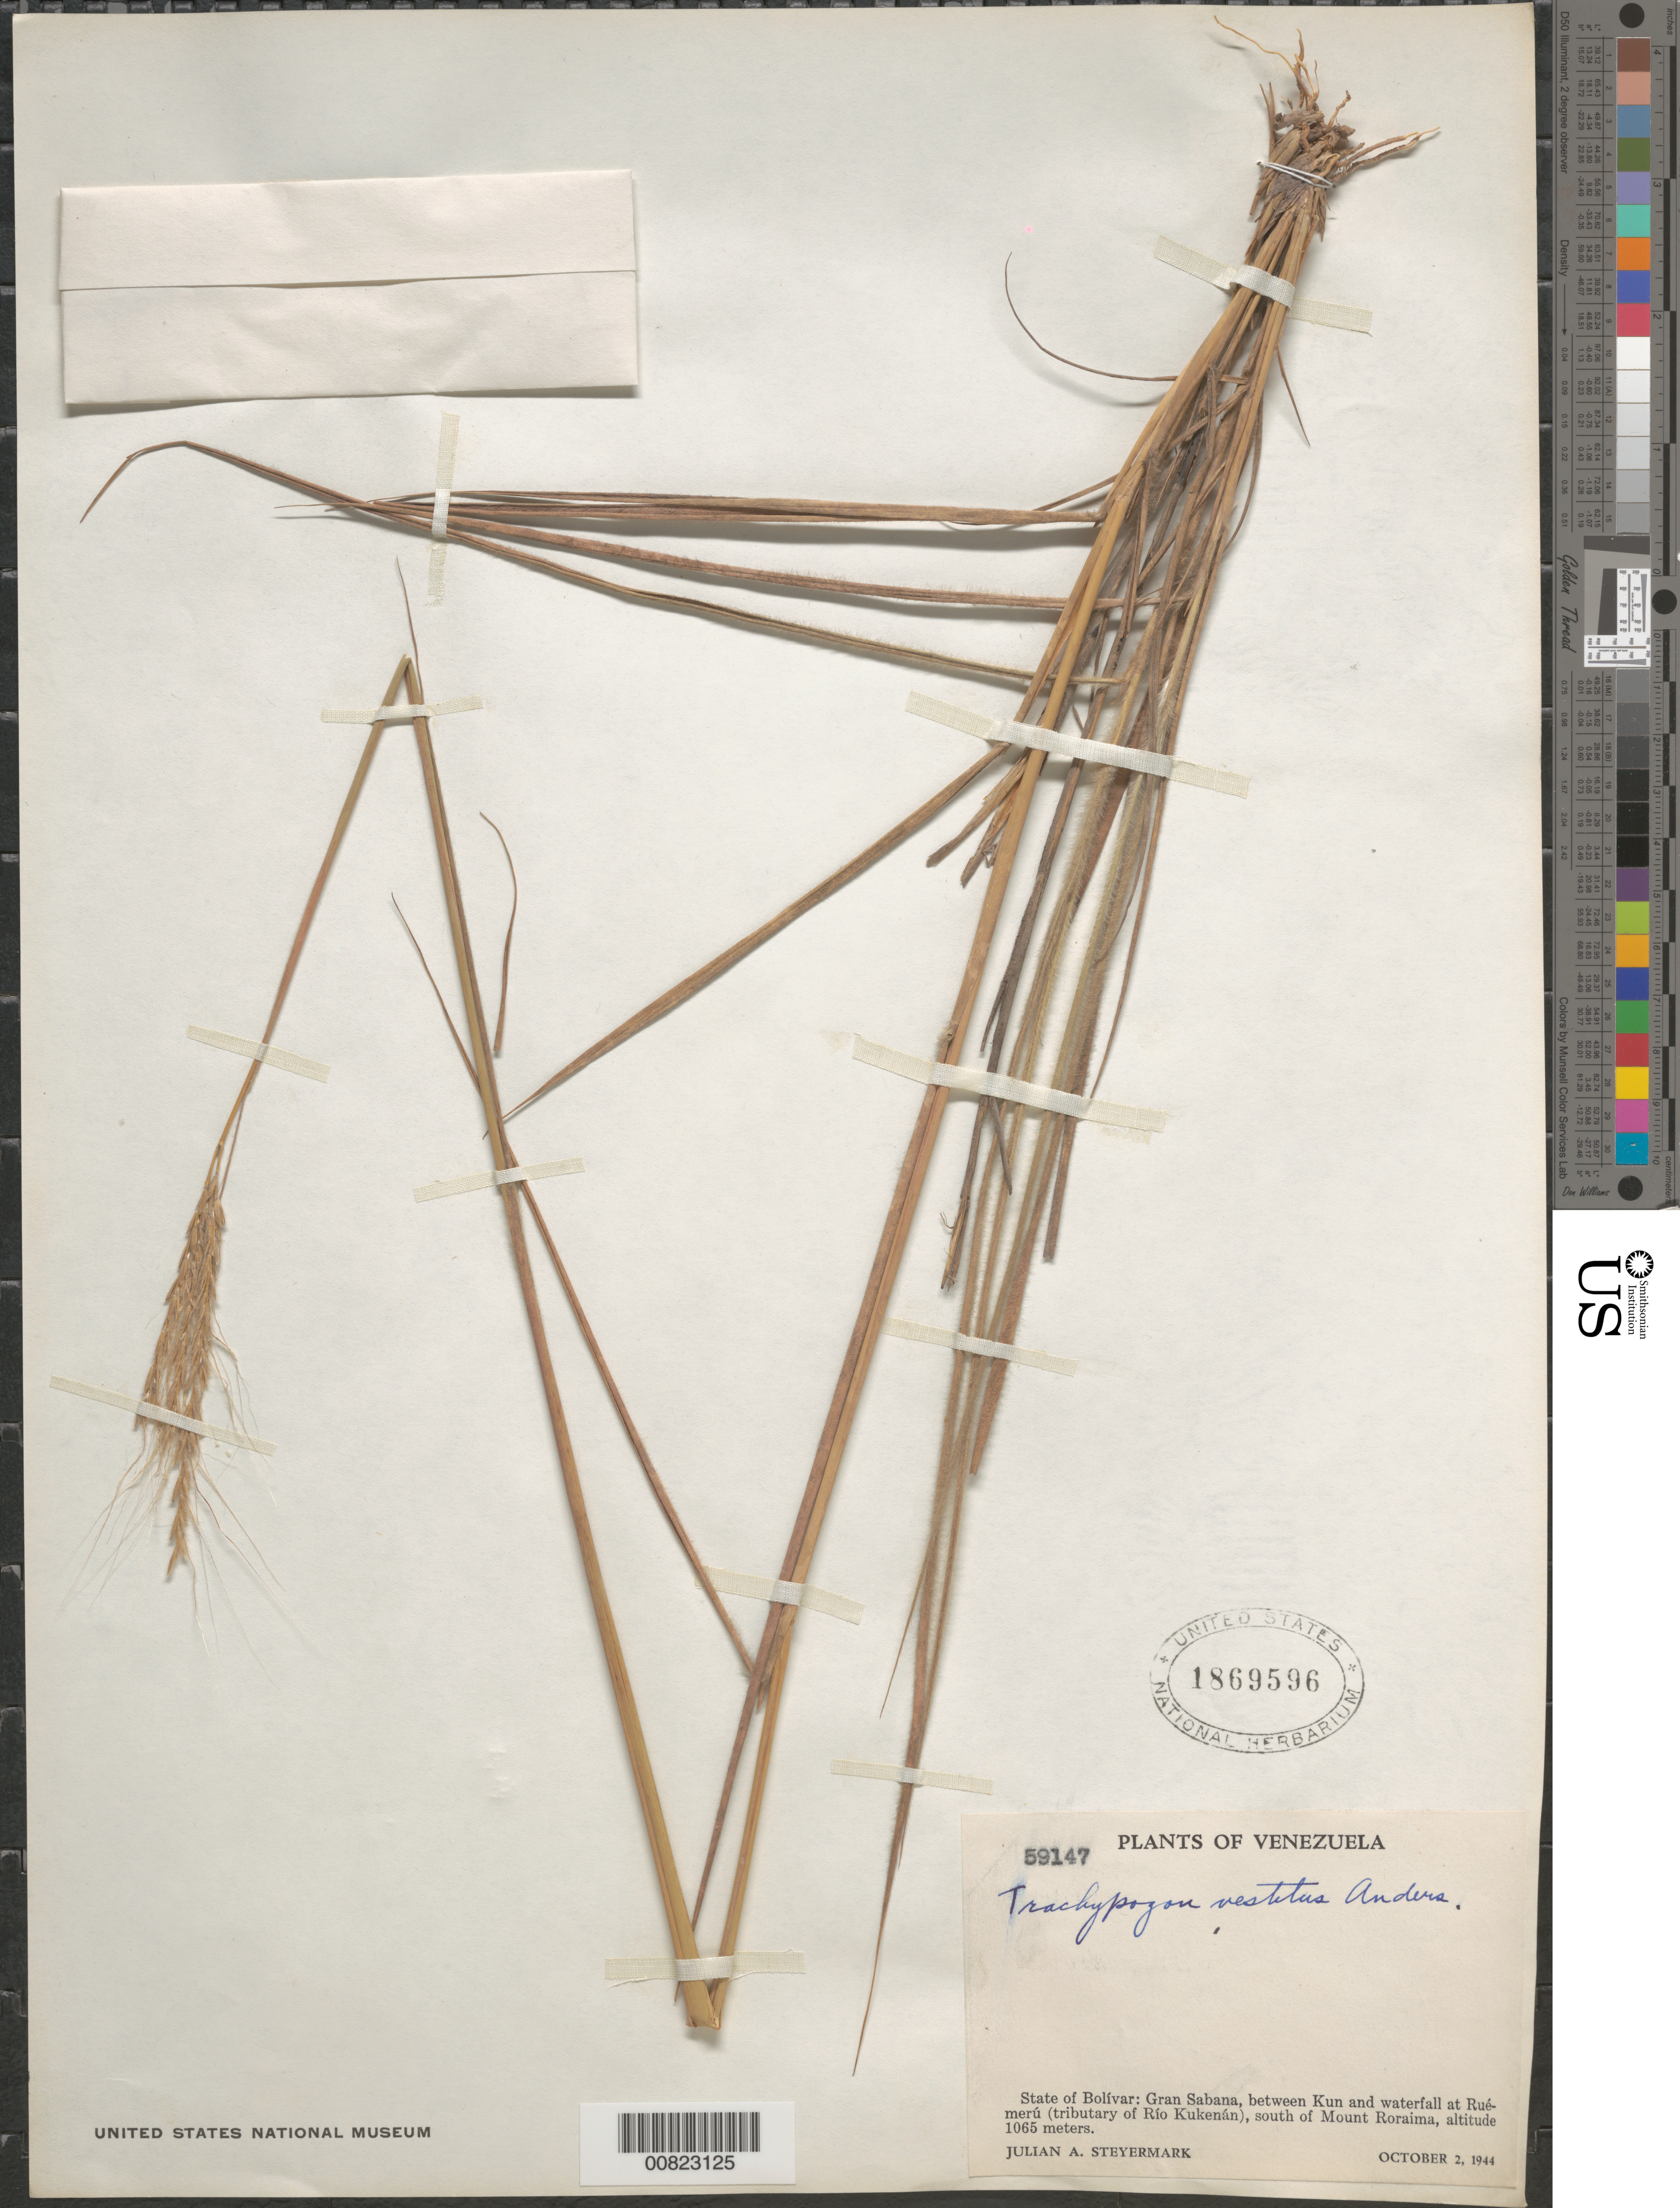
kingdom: Plantae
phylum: Tracheophyta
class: Liliopsida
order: Poales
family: Poaceae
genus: Trachypogon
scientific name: Trachypogon vestitus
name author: L. Andersson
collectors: J. Steyermark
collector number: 59147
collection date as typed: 2-Oct-44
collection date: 1944-10-02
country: Venezuela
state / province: Bolívar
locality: Gran Sabana, between Kun and waterfall at Rué-merú (trib. Río Kukenán), south of Mt. Roraima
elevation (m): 1065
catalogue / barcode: US 1869596